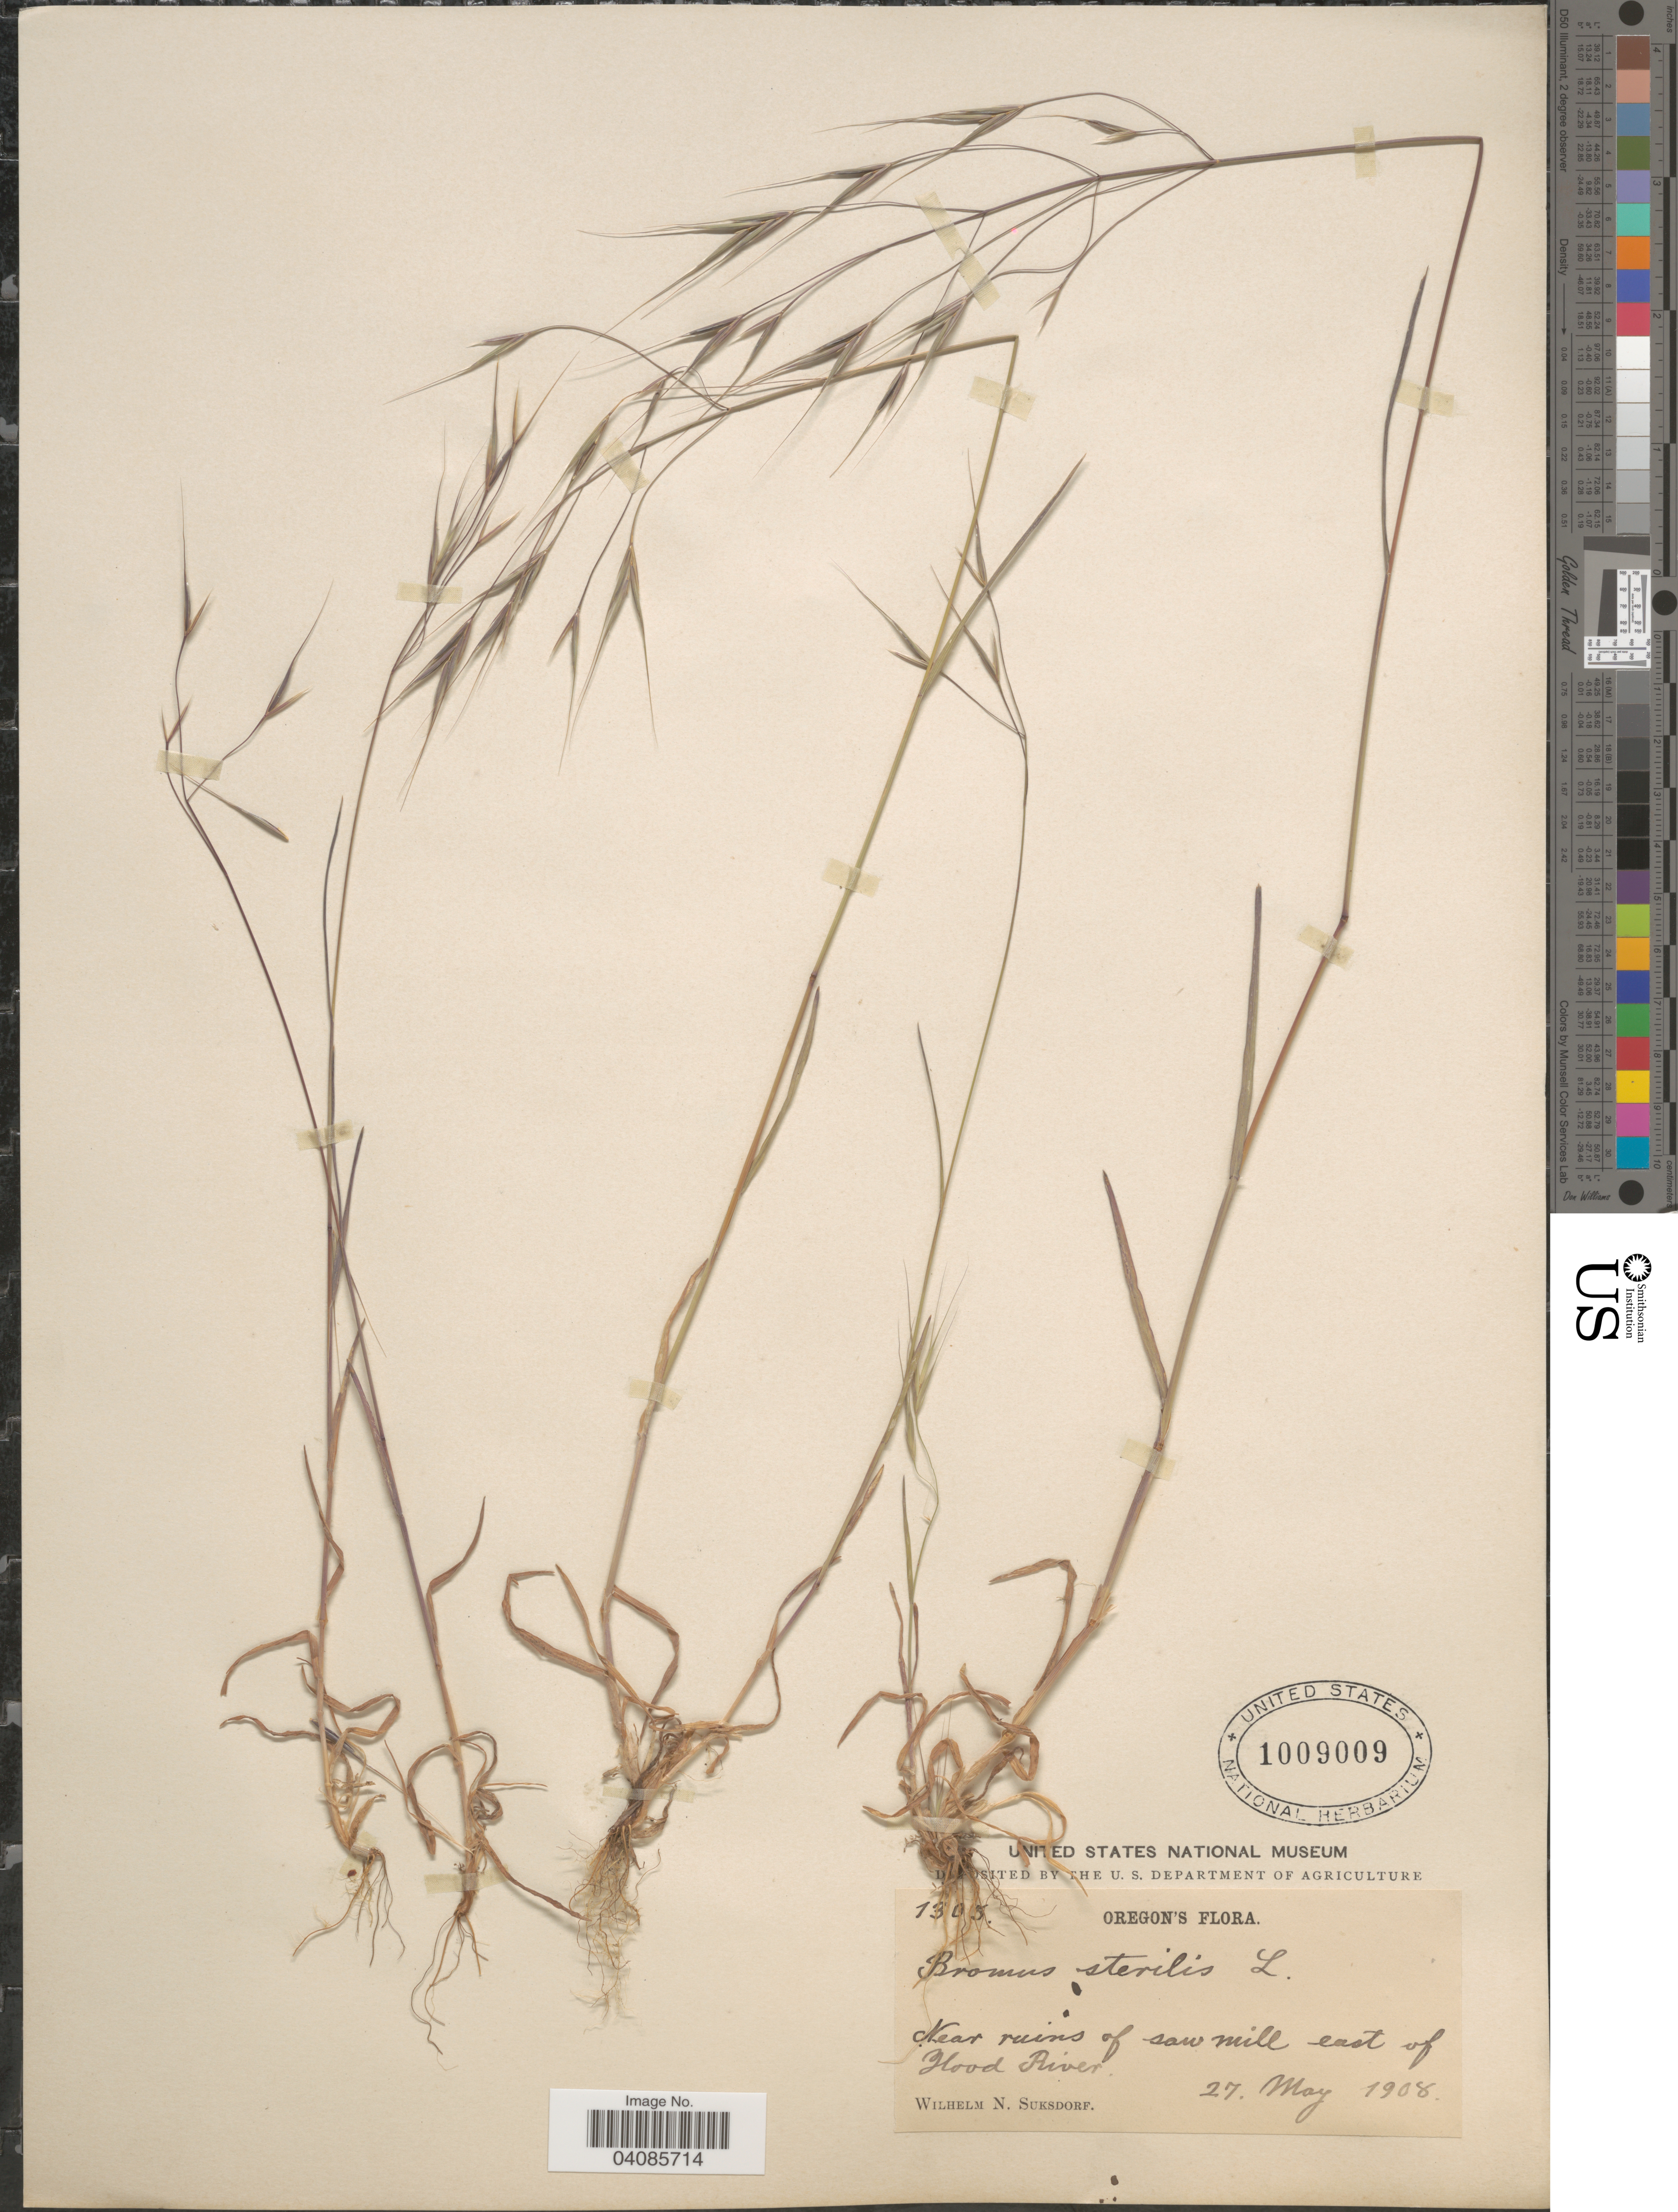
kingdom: Plantae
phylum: Tracheophyta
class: Liliopsida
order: Poales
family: Poaceae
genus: Bromus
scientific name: Bromus sterilis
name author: L.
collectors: W. N. Suksdorf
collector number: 1305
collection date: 1908-05-27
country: United States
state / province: Oregon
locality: Near ruins of saw mill east of Hood River.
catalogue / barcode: US 1009009